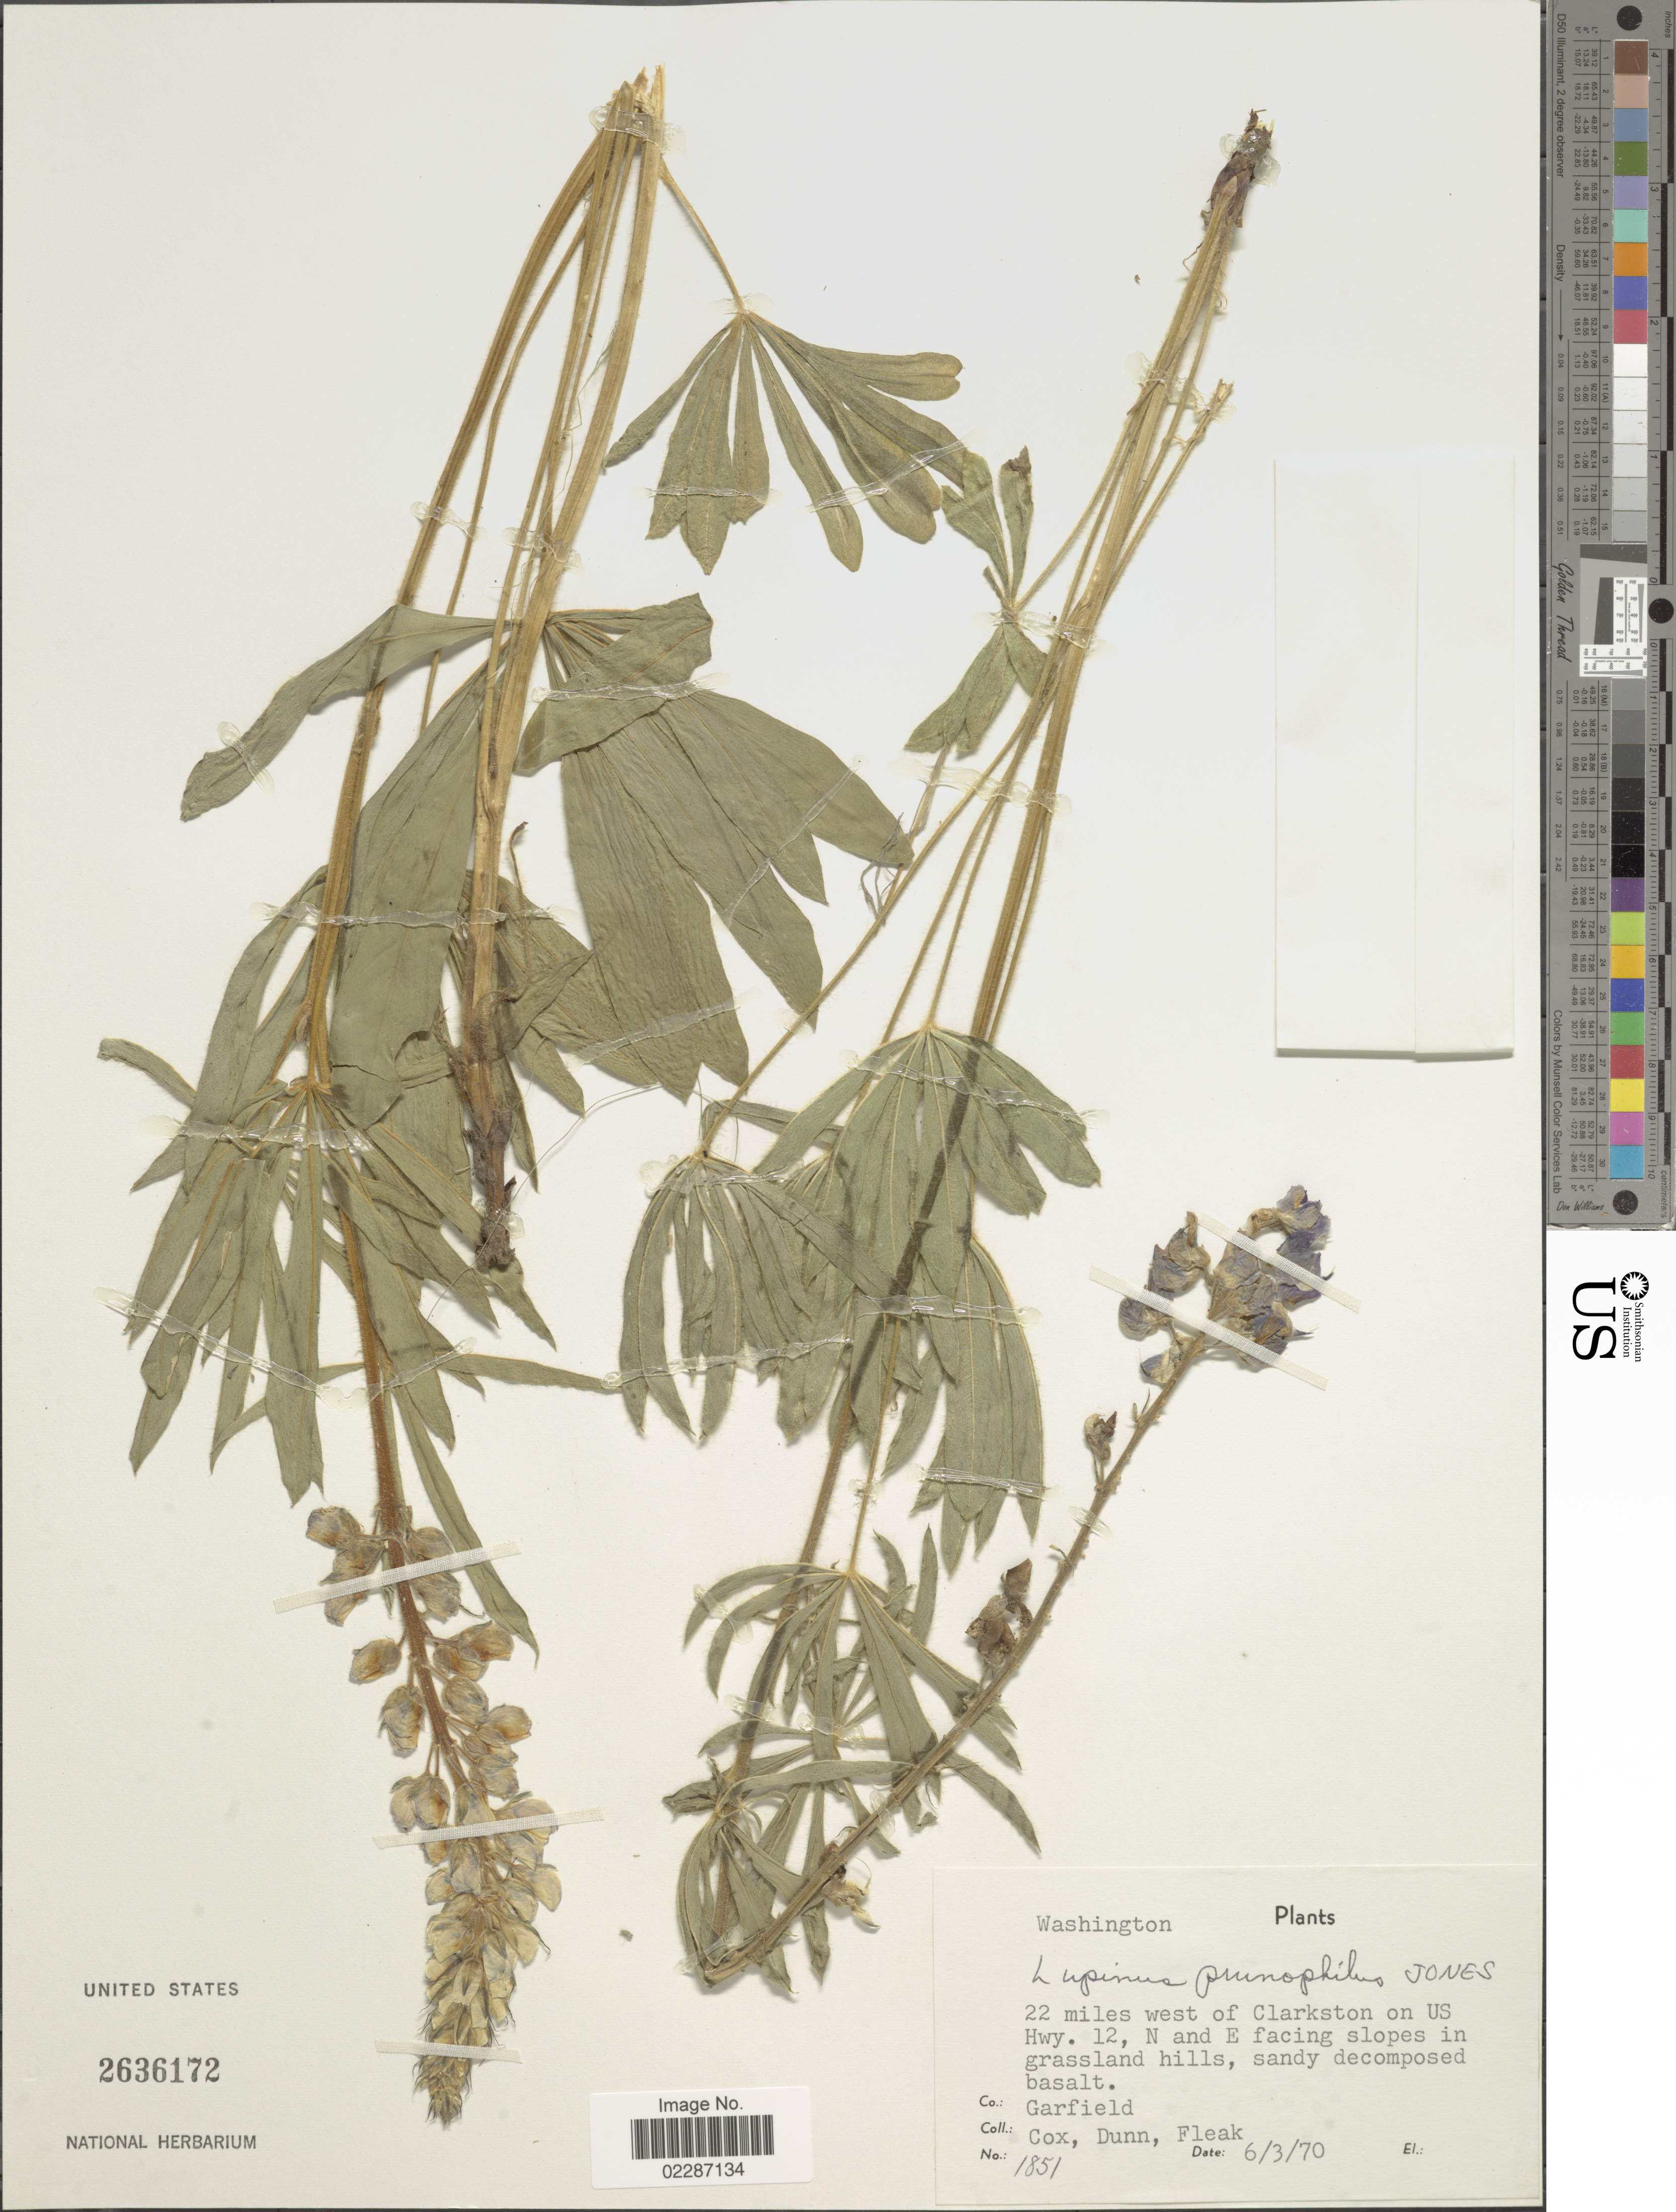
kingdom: Plantae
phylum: Tracheophyta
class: Magnoliopsida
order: Fabales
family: Fabaceae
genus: Lupinus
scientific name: Lupinus prunophilus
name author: M.E. Jones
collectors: -. Cox, Dunn, -- & L. Fleak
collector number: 1851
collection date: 1870-06-03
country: United States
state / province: Washington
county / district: Garfield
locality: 22 miles west of Clarkston on US Hwy. 12, Co. Garfield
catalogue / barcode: US 2636172